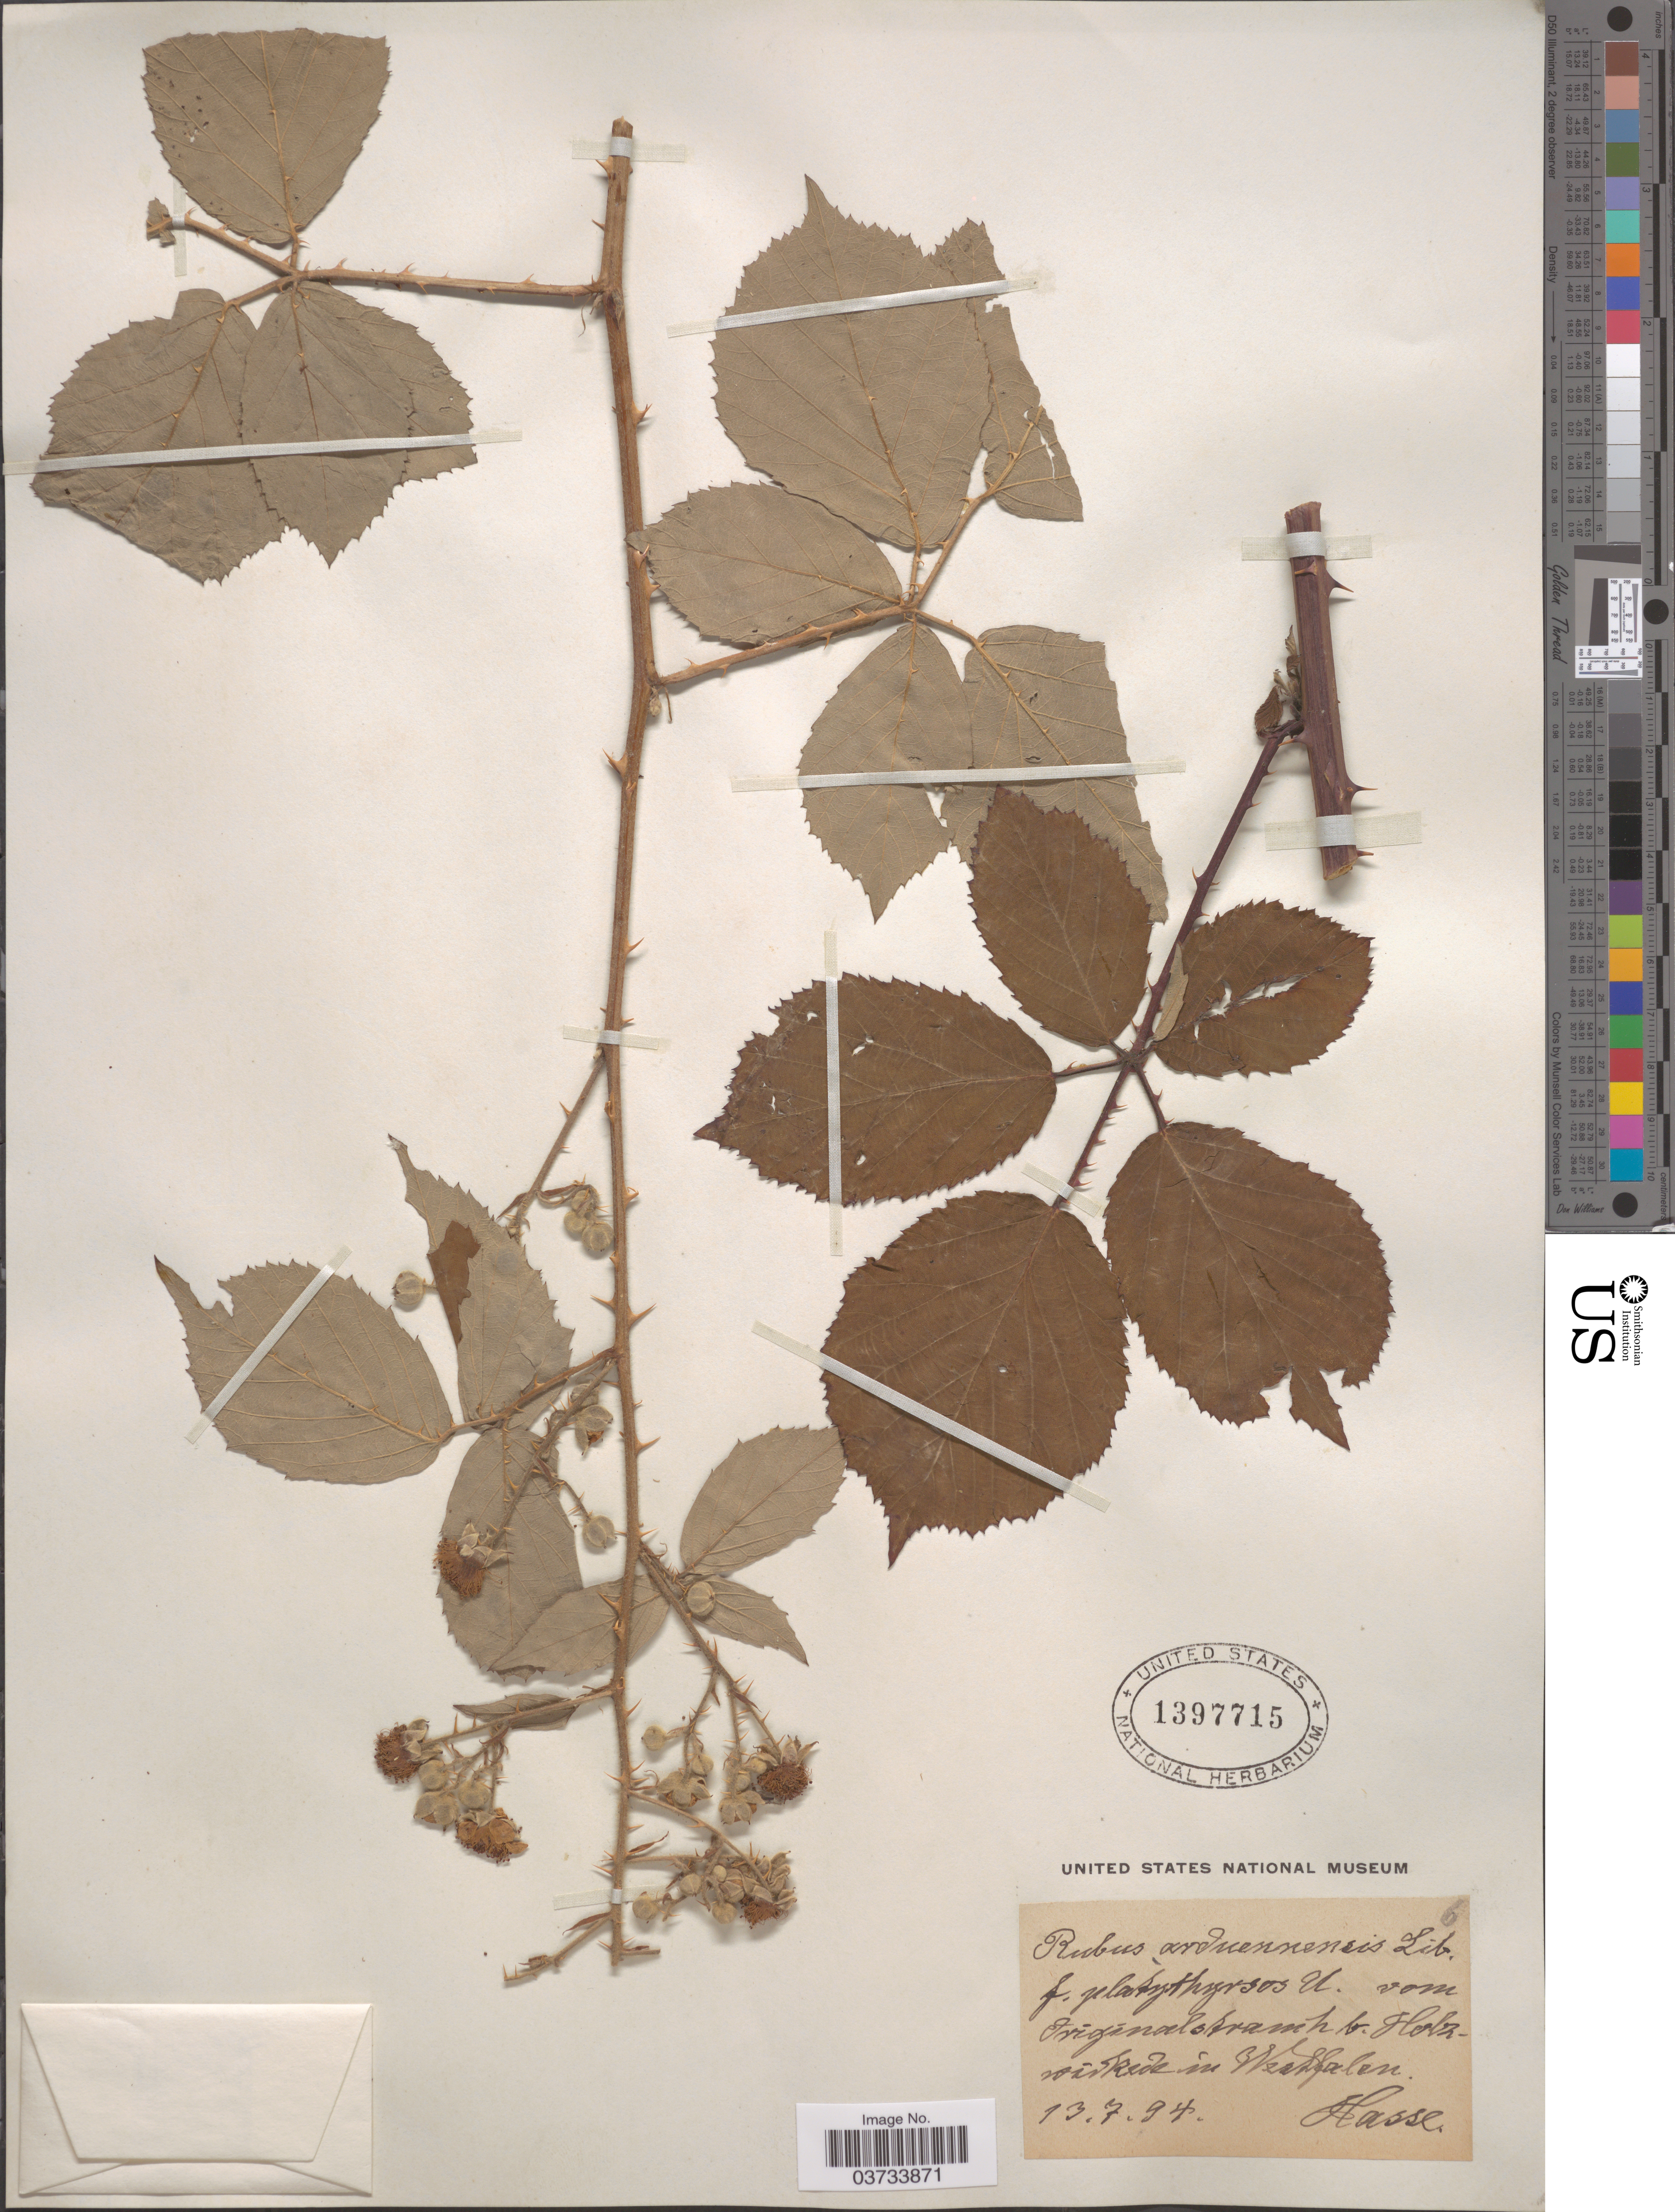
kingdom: Plantae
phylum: Tracheophyta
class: Magnoliopsida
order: Rosales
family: Rosaceae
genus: Rubus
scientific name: Rubus arduennensis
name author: Libert ex Lej.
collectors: -. Hasse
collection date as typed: Transcribed d/m/y: 13/7/94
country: Germany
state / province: Nordrhein-Westfalen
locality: Eriginalstramh b. Holznidrede in Westfalen. [interpreted]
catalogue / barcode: US 1397715